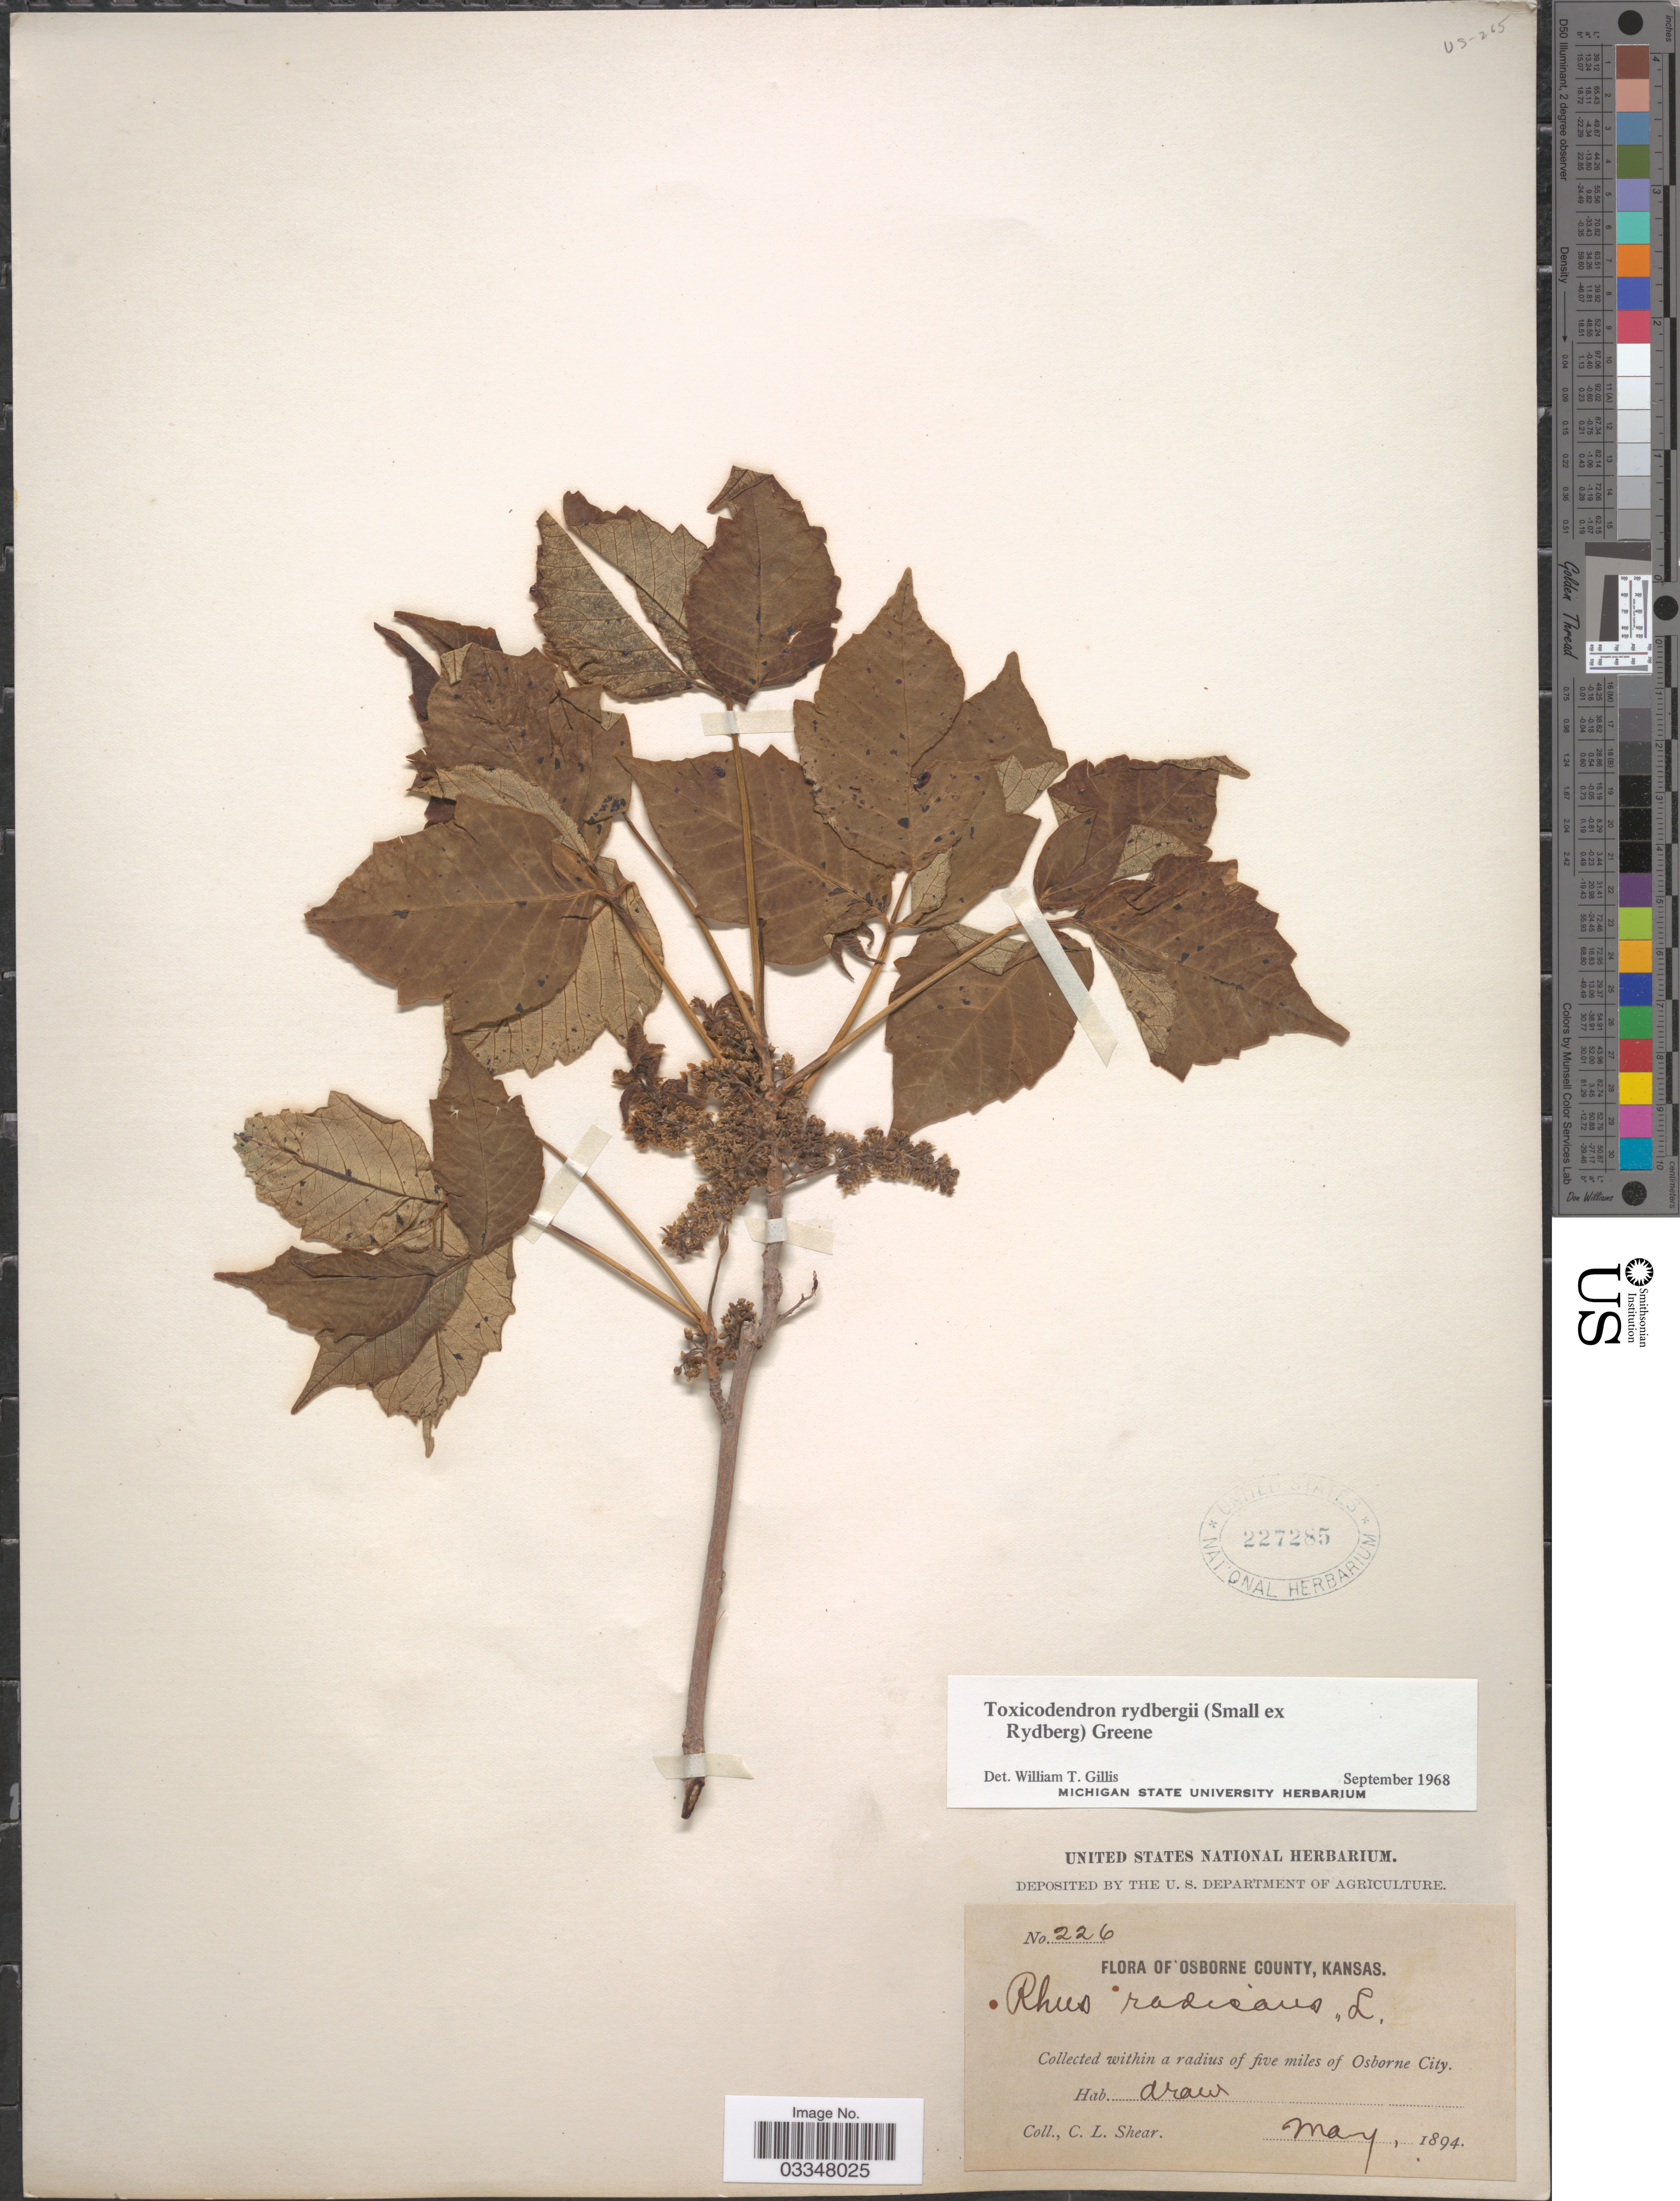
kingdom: Plantae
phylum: Tracheophyta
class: Magnoliopsida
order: Sapindales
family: Anacardiaceae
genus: Toxicodendron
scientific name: Toxicodendron radicans subsp. rydbergii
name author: (Small & Rydb.) Á. Löve & D. Löve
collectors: C. L. Shear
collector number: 226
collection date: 1894-05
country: United States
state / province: Kansas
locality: Osborne County. Within a radius of five miles of Osborne City.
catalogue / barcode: US 227285